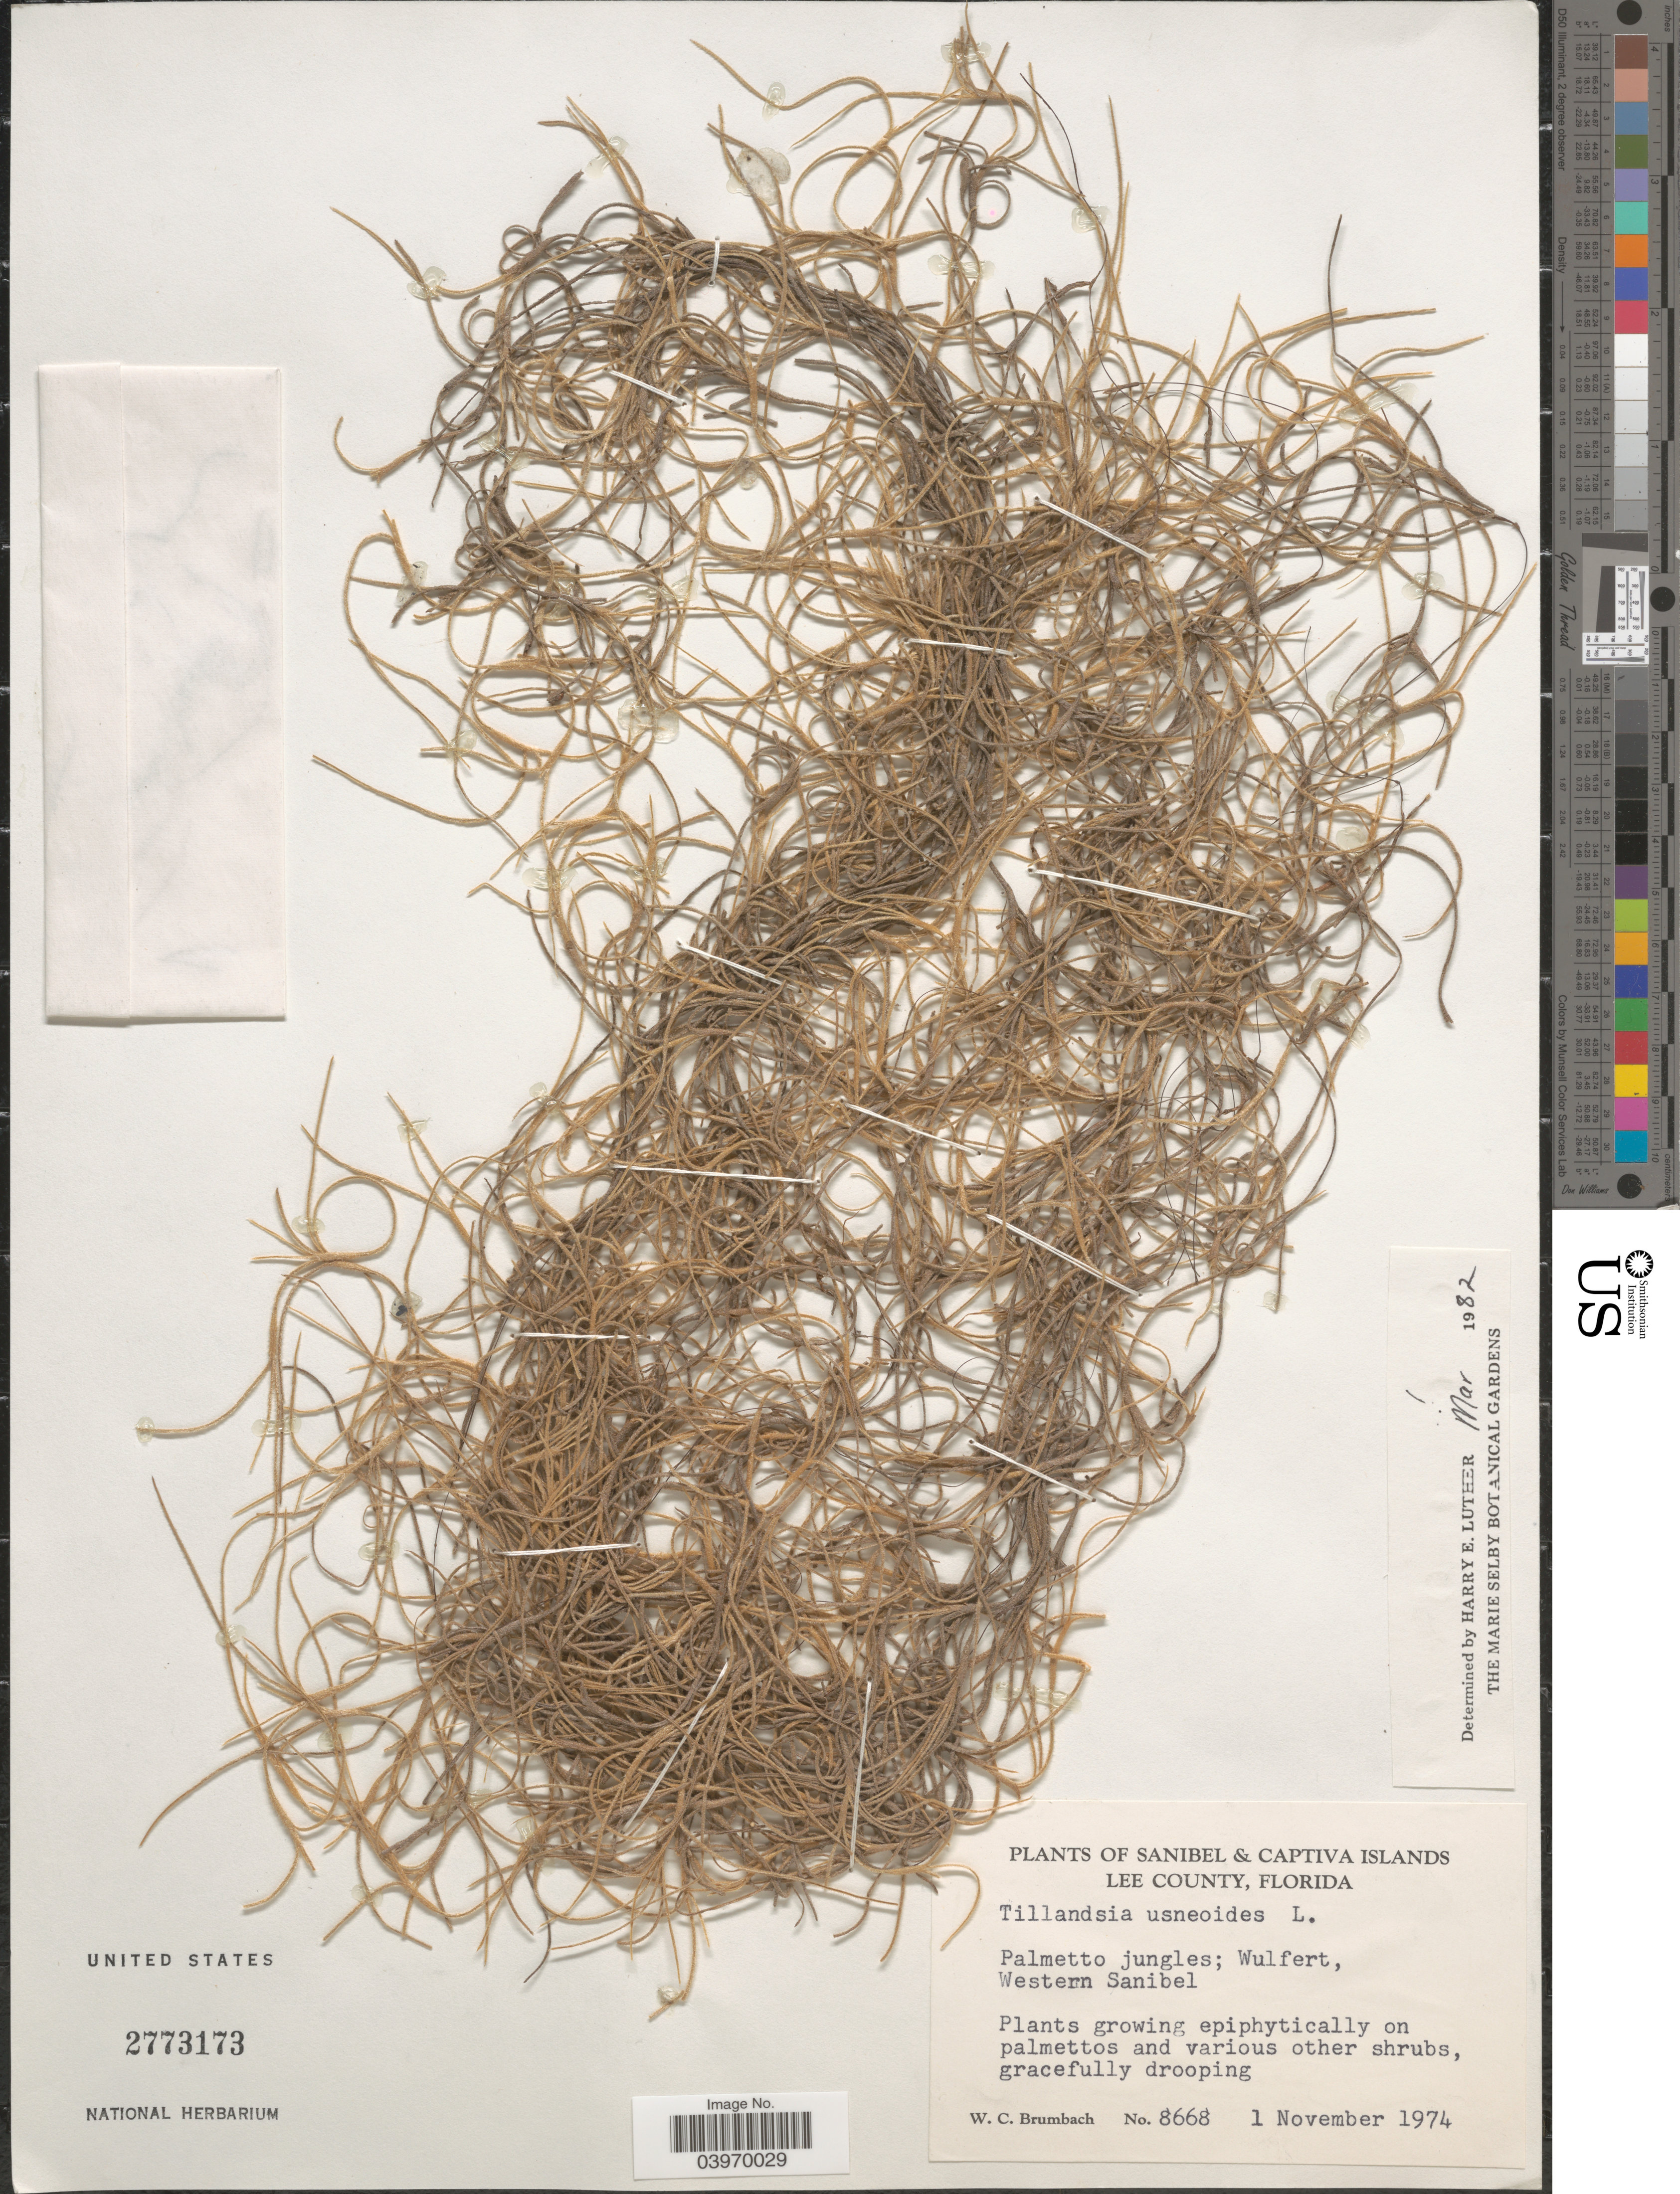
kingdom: Plantae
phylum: Tracheophyta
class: Liliopsida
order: Poales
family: Bromeliaceae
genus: Tillandsia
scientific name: Tillandsia usneoides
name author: (L.) L.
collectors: W. C. Brumbach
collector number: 8668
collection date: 1974-11-01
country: United States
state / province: Florida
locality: Sanibel Islands. Lee County. Palmetto jungles; Wulfert, Western Sanibel.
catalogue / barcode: US 2773173